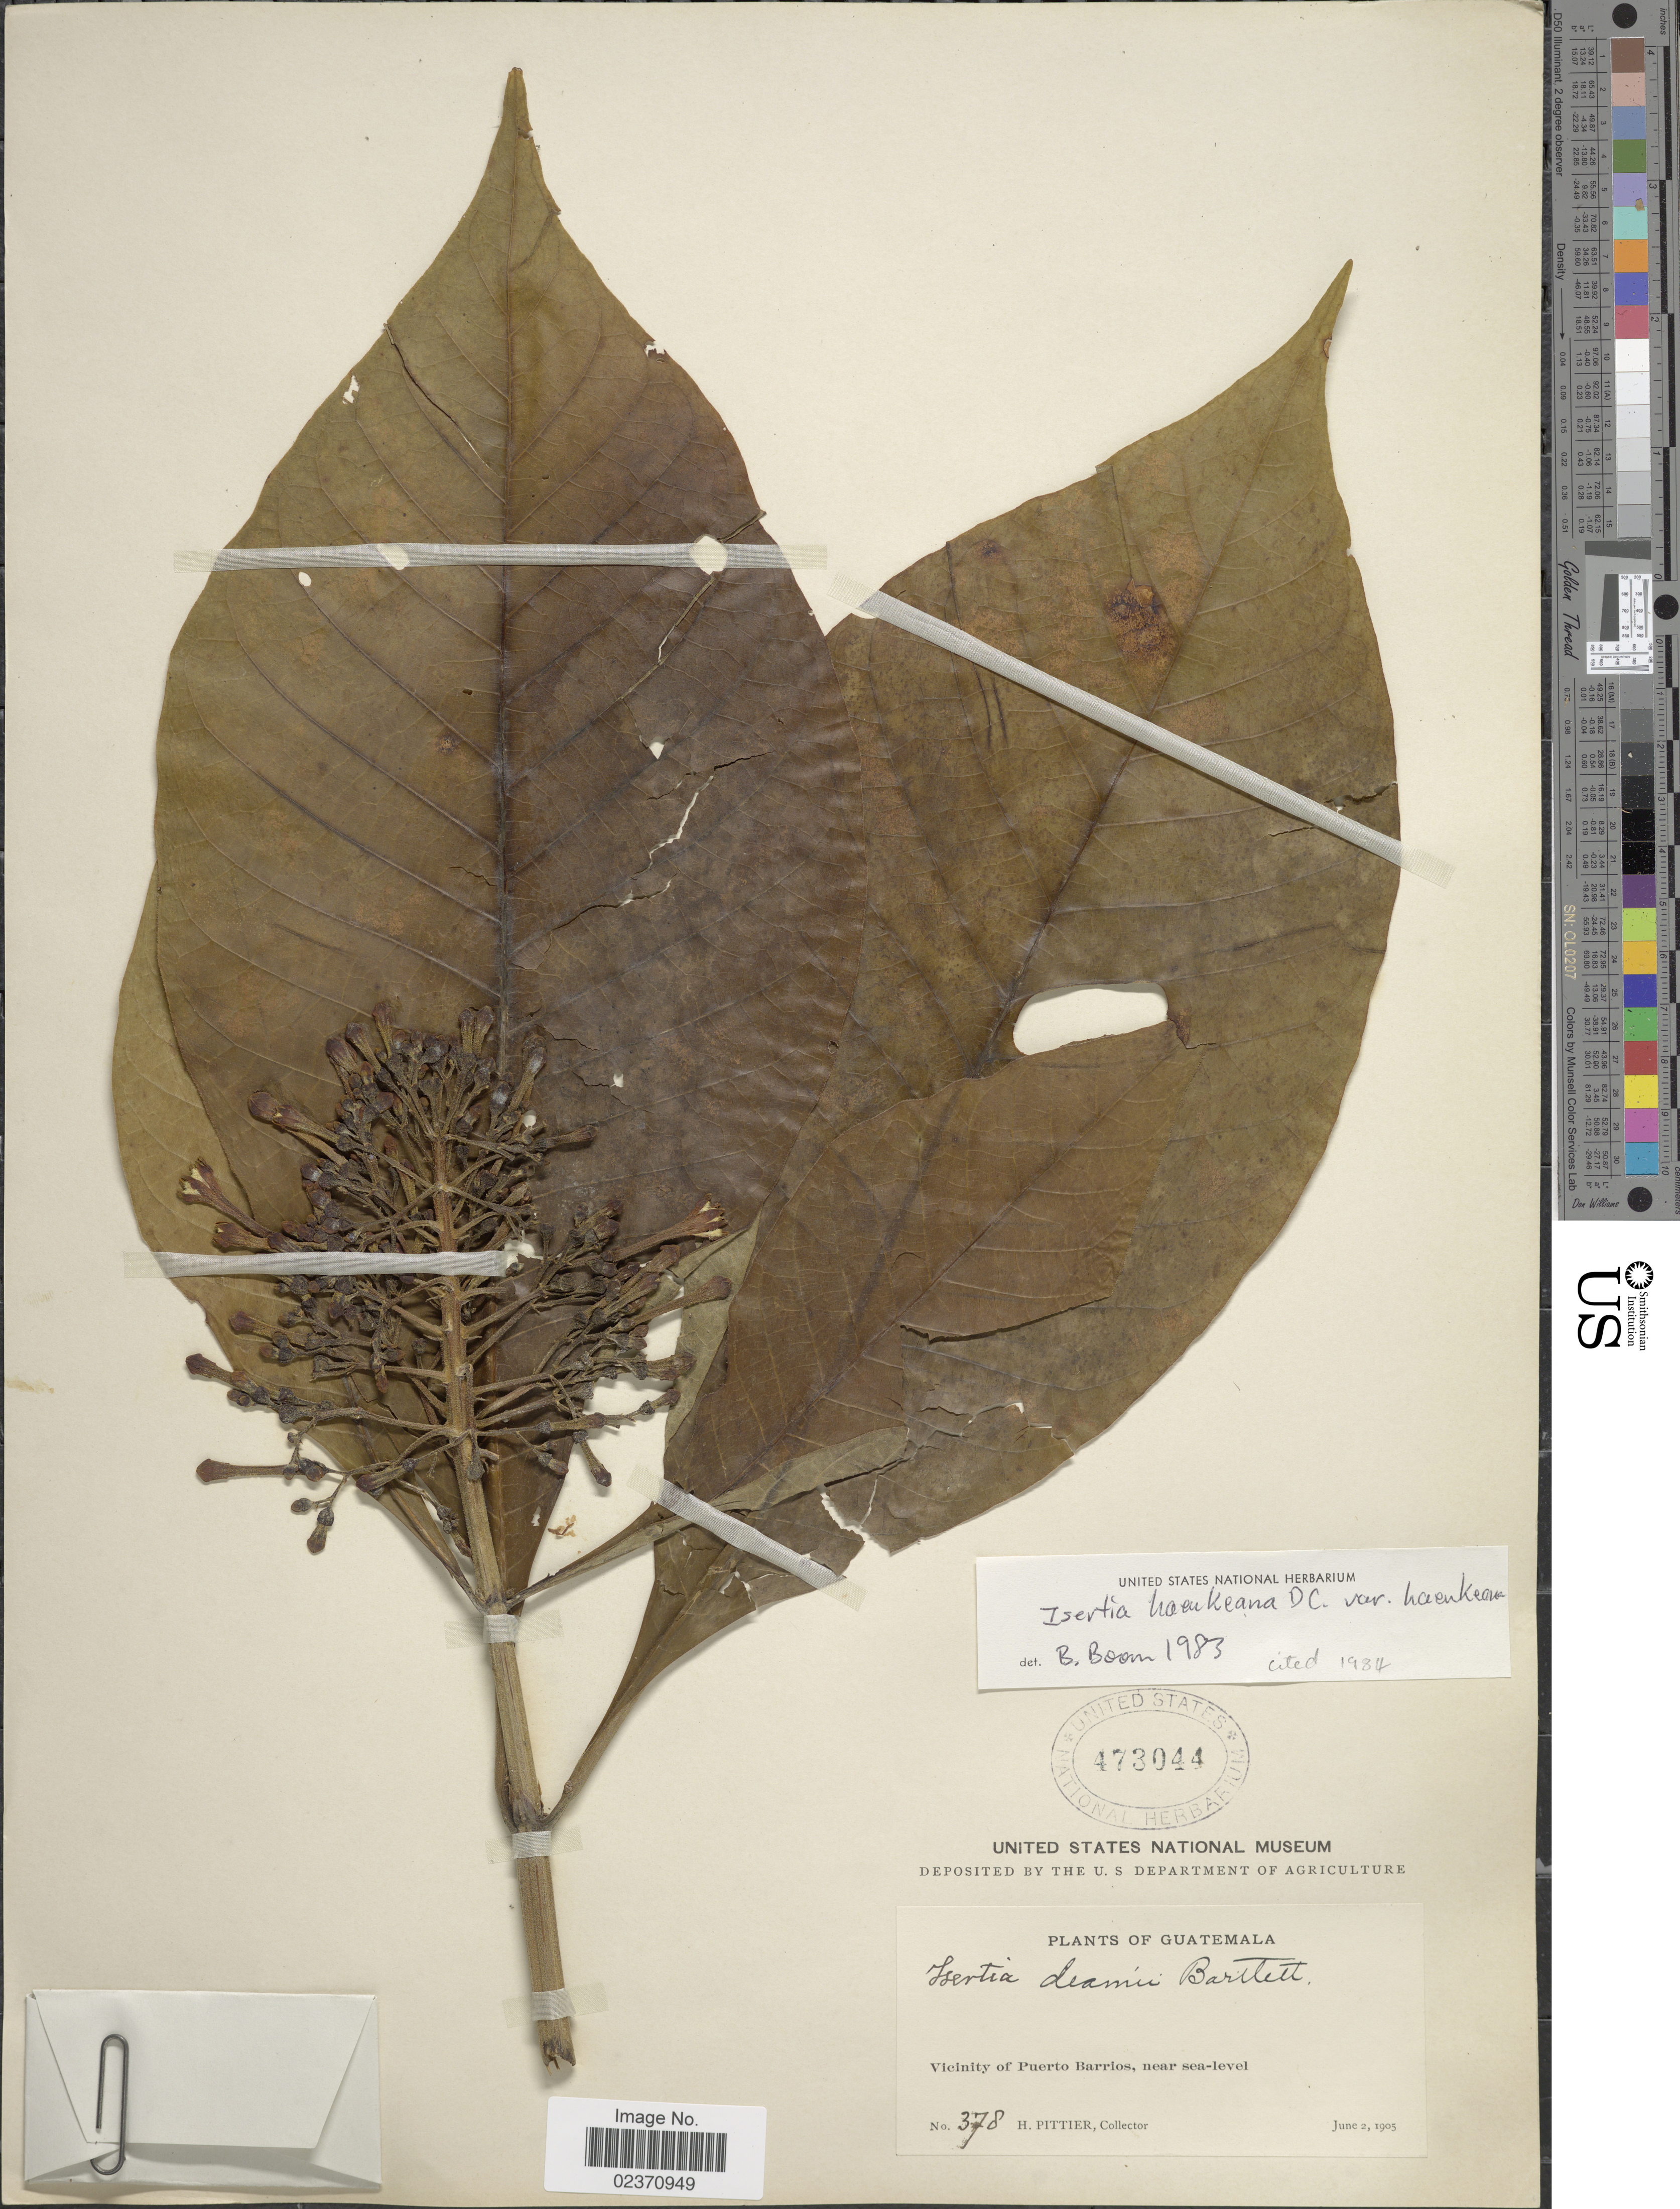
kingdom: Plantae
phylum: Tracheophyta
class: Magnoliopsida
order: Gentianales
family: Rubiaceae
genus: Isertia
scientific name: Isertia haenkeana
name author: DC.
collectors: H. F. Pittier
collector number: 378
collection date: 1905-06-02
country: Guatemala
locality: Vicinity of Puerto Barrios.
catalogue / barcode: US 473044